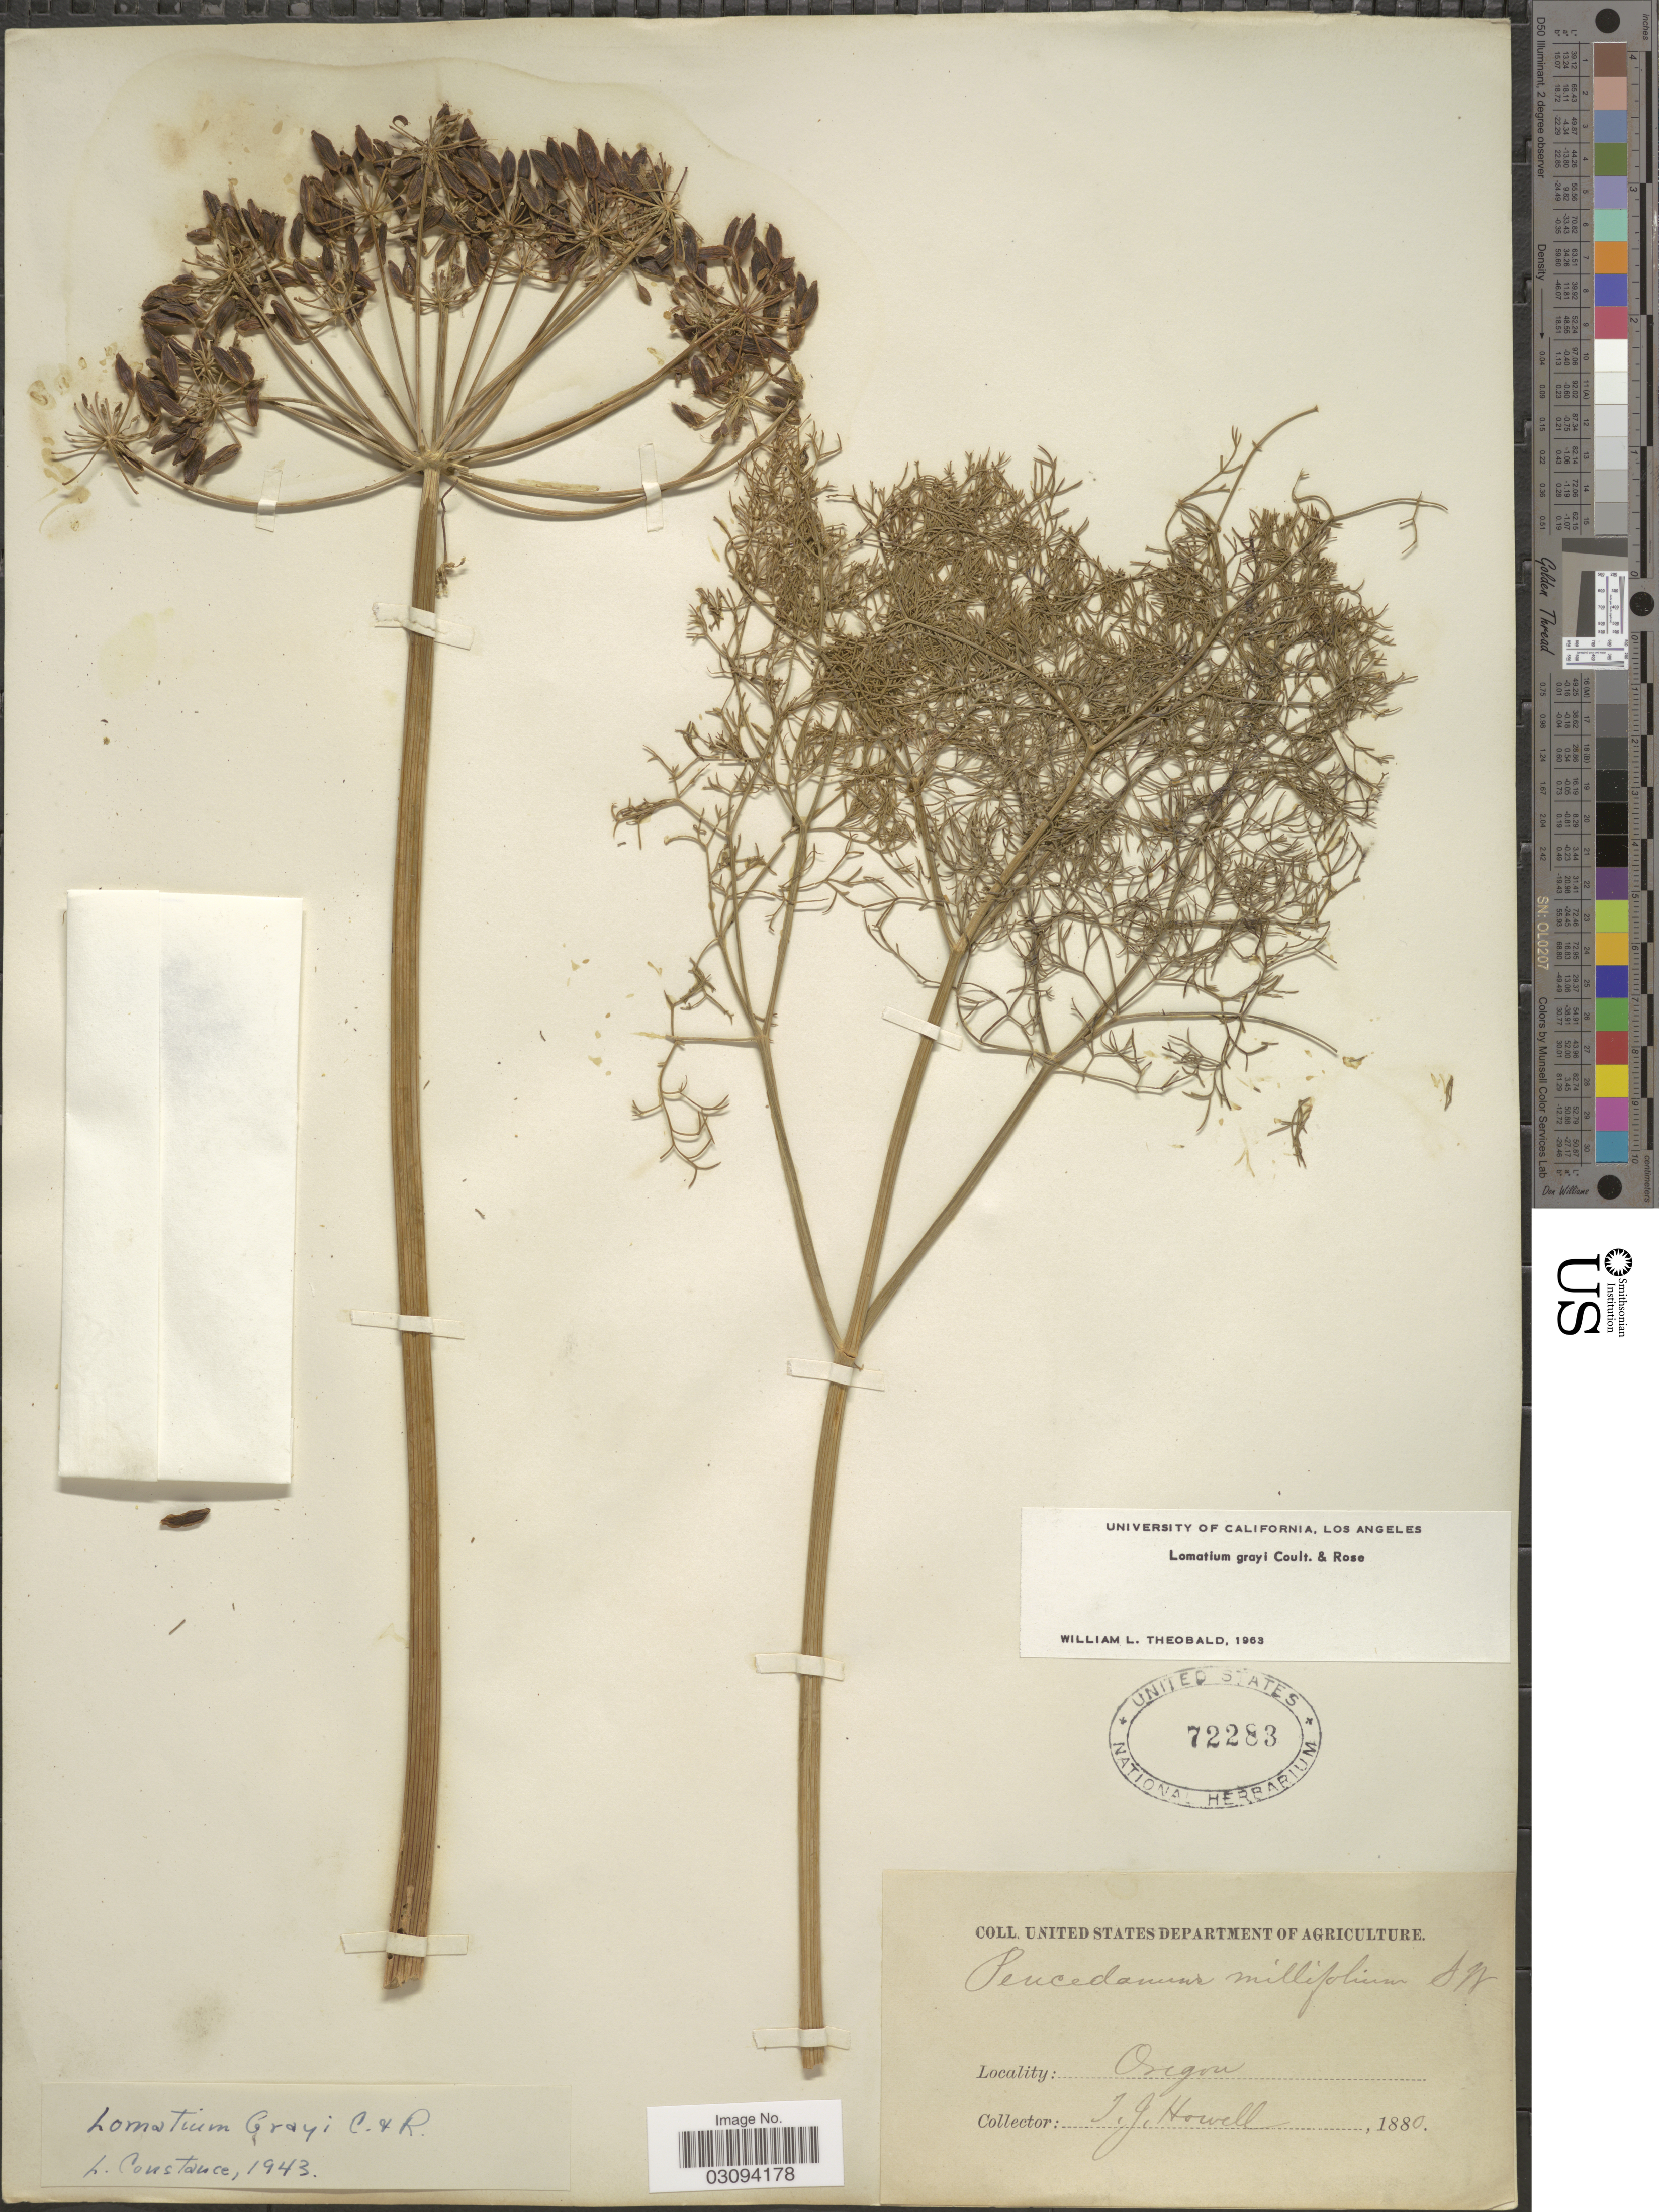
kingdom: Plantae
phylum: Tracheophyta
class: Magnoliopsida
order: Apiales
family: Apiaceae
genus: Lomatium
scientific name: Lomatium grayi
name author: (J.M. Coult. & Rose) J.M. Coult. & Rose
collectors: T. J. Howell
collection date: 1880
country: United States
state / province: Oregon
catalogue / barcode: US 72283